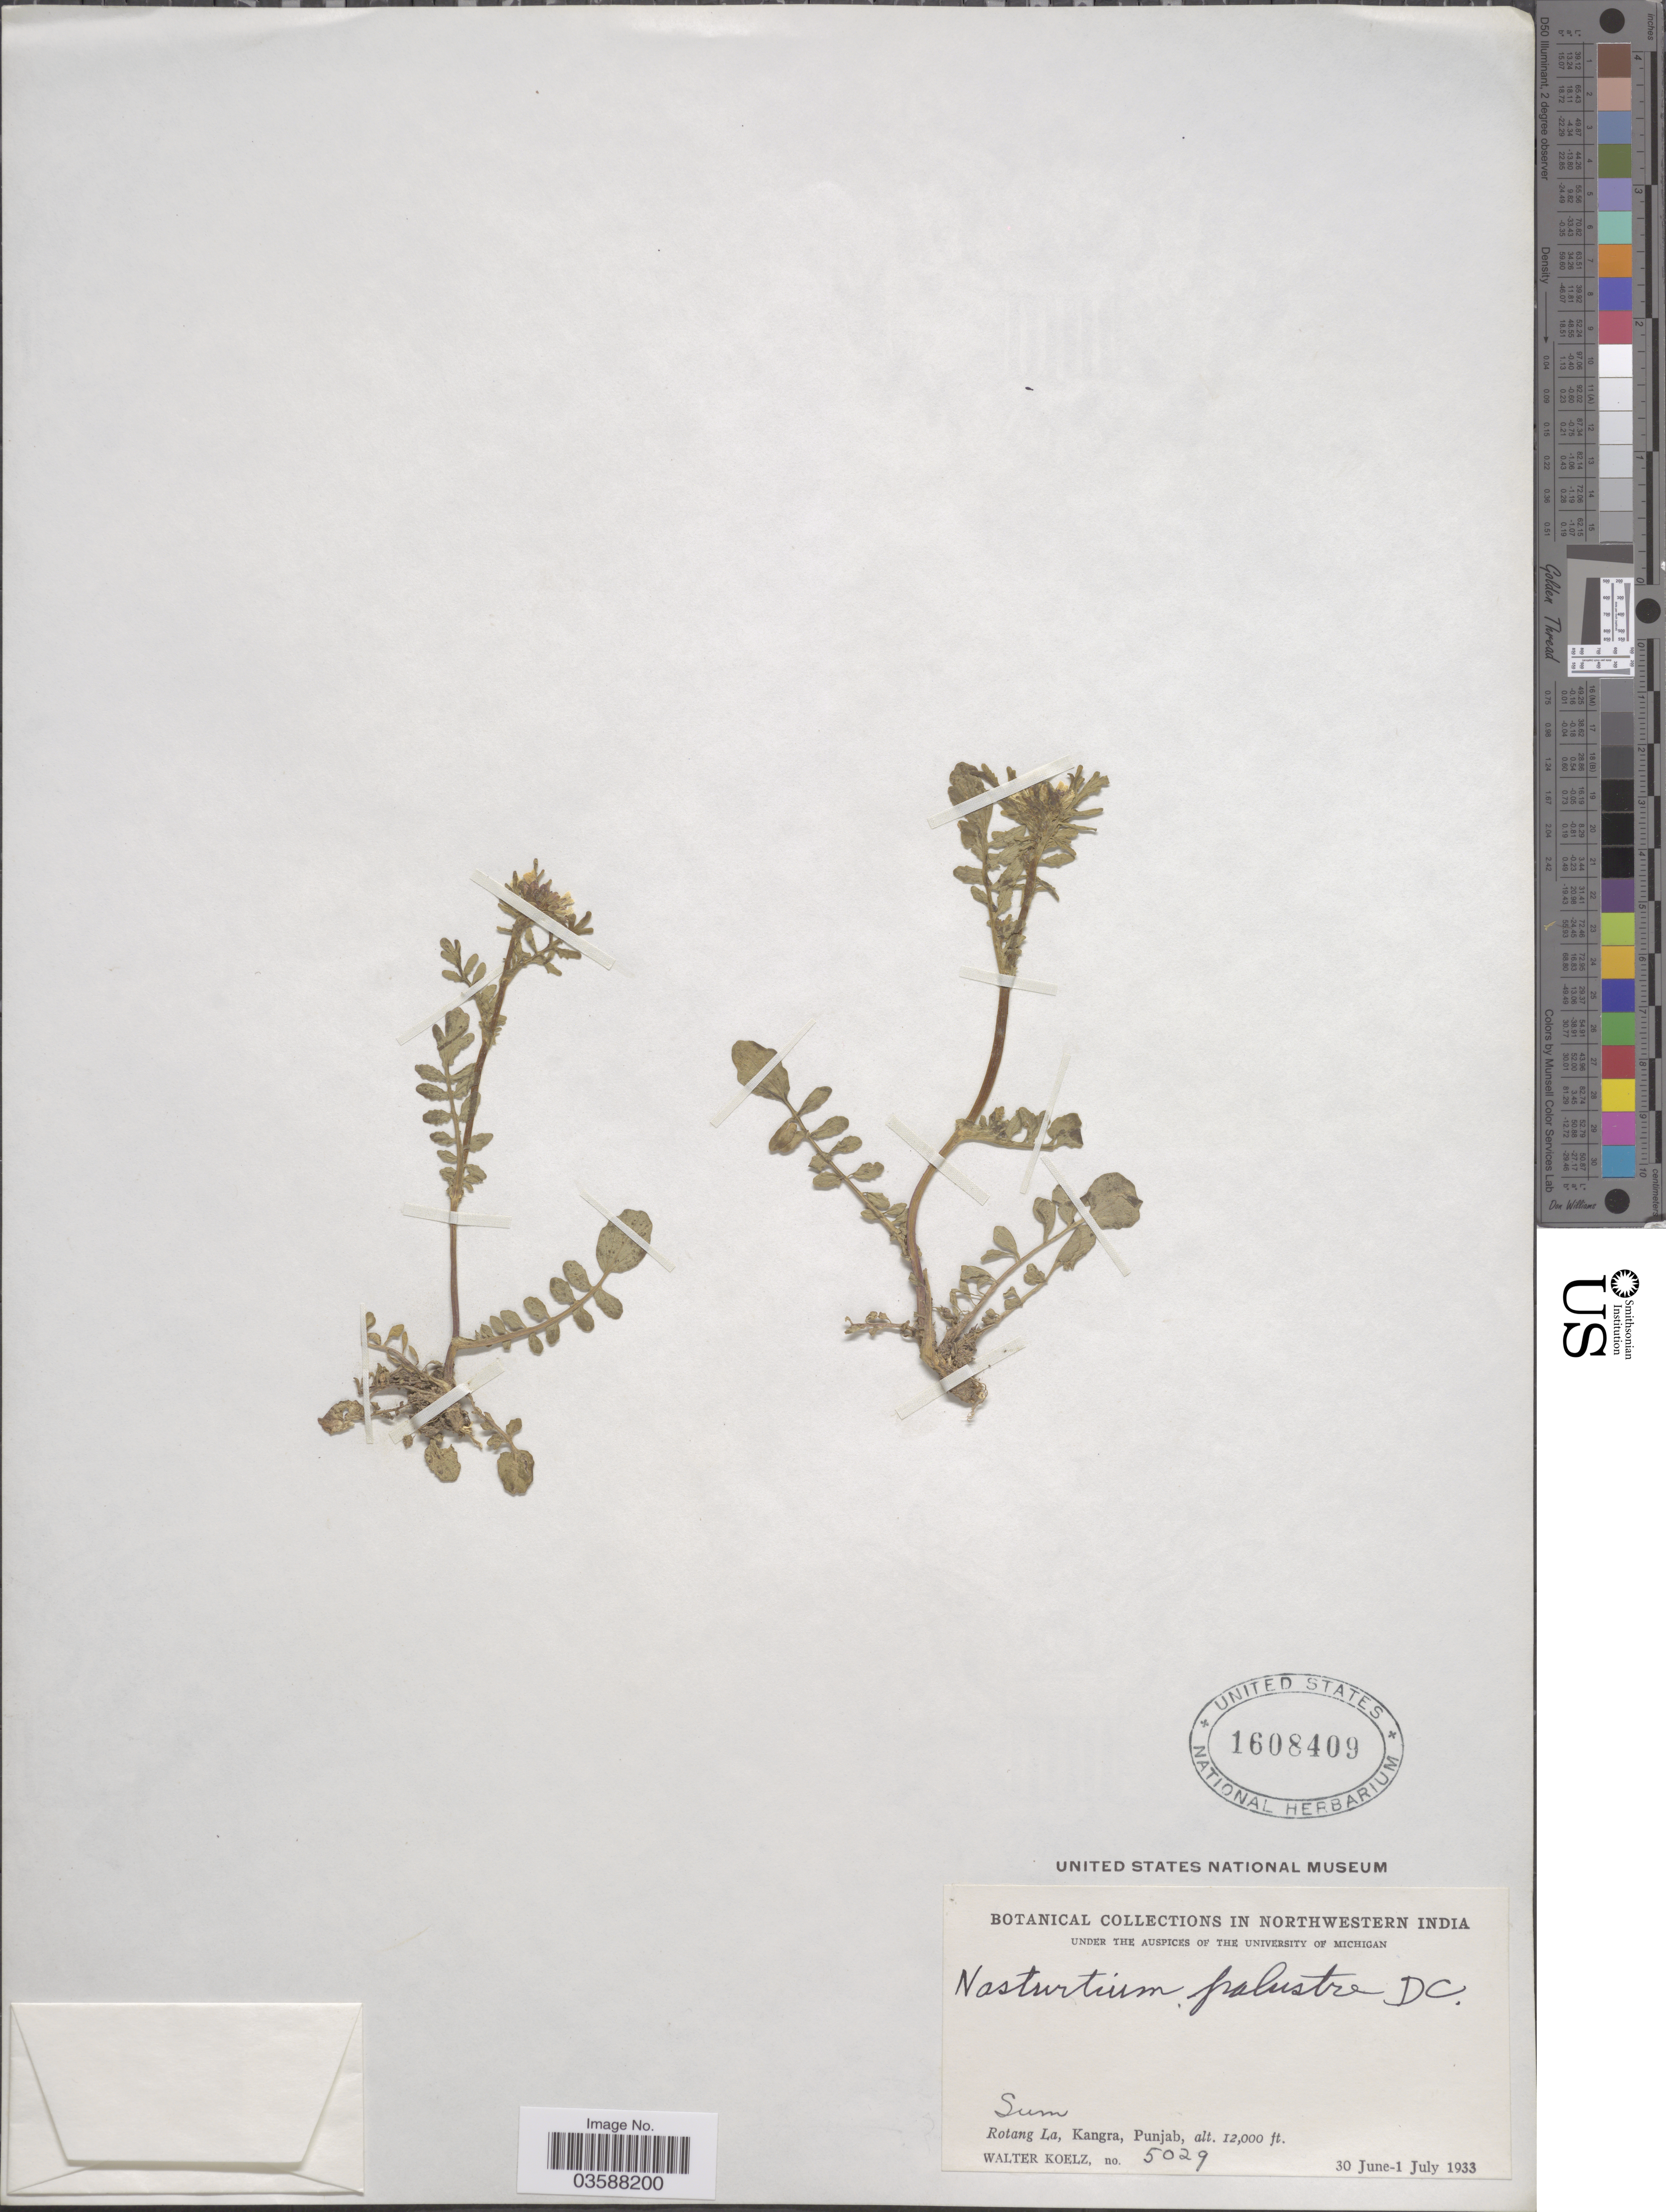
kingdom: Plantae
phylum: Tracheophyta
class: Magnoliopsida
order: Brassicales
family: Brassicaceae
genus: Rorippa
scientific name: Rorippa palustris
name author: (L.) Besser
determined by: Strong, M. T., (US), Smithsonian Institution - National Museum of Natural History (UNITED STATES)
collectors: W. N. Koelz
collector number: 5029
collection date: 1933-06-30/1933-07-01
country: India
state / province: Punjab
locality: Northwestern India. Sum. Rotang La, Kangra.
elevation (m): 3658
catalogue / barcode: US 1608409